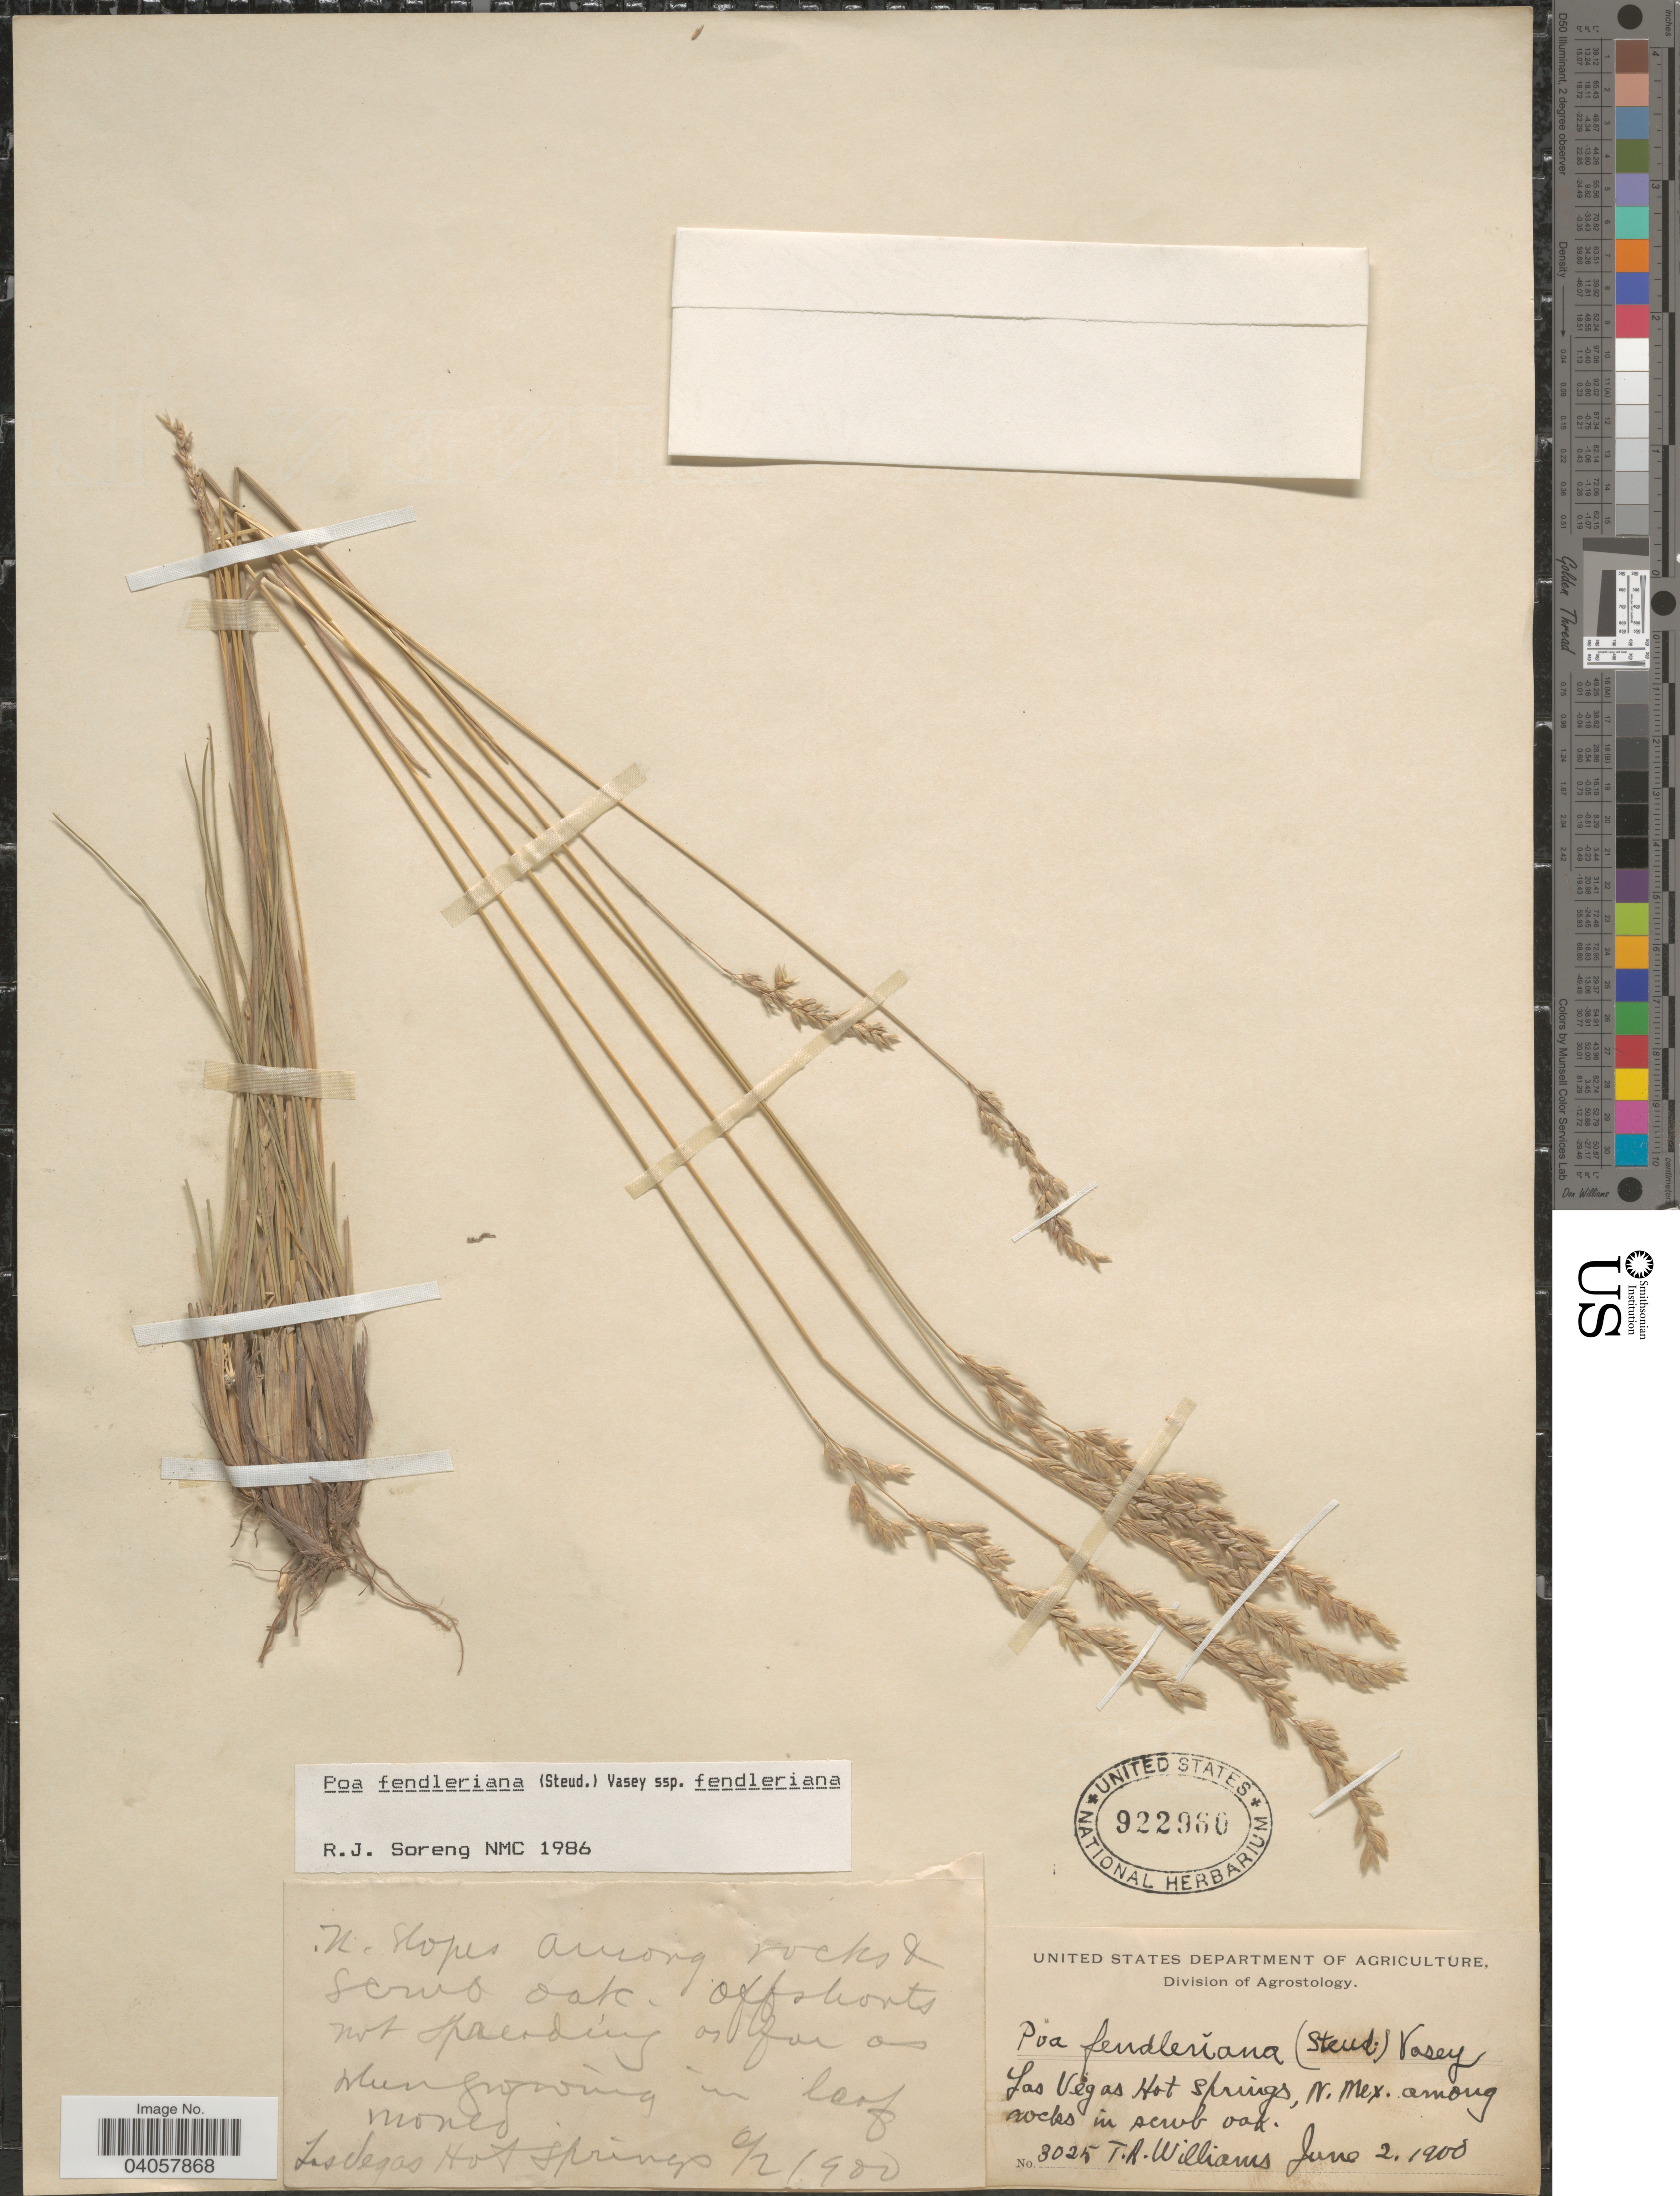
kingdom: Plantae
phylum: Tracheophyta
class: Liliopsida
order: Poales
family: Poaceae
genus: Poa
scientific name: Poa fendleriana subsp. fendleriana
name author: (Steud.) Vasey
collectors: T. Williams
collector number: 3025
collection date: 1900-06-02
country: United States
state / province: New Mexico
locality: Las Vegas Hot Springs. N. Slopes among rocks & scrub oak.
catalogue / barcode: US 922960